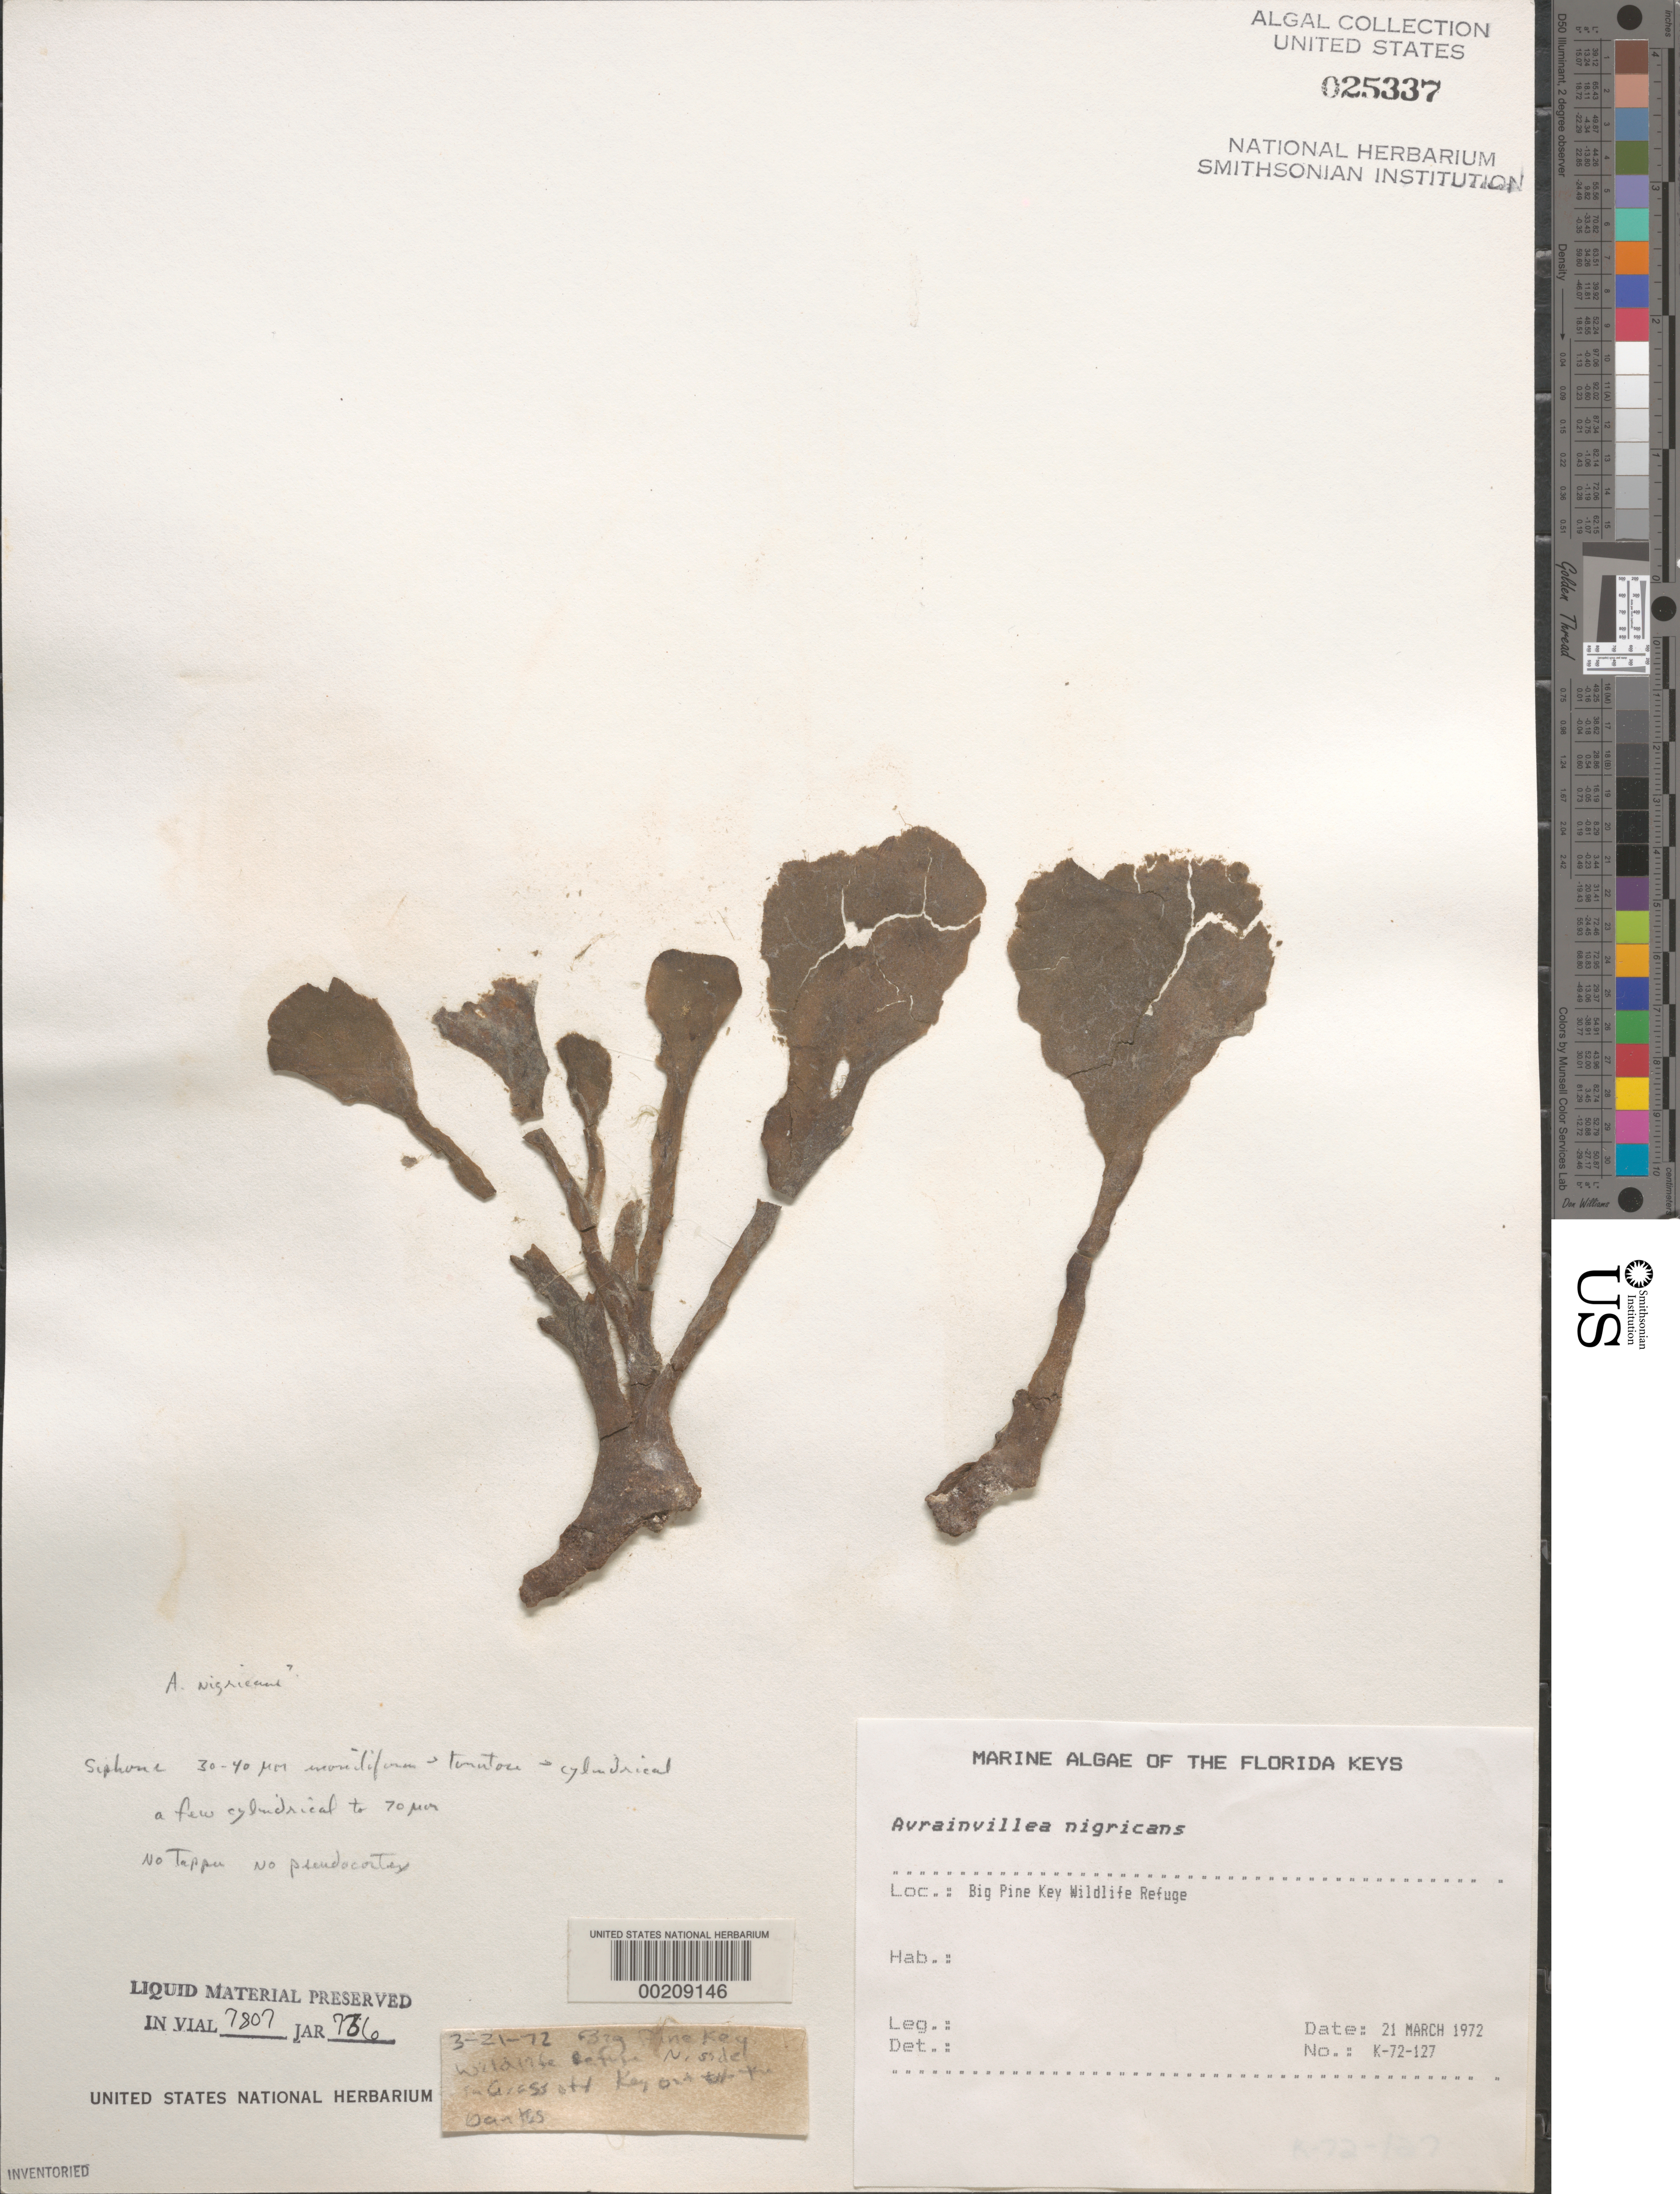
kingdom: Plantae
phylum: Chlorophyta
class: Ulvophyceae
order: Bryopsidales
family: Dichotomosiphonaceae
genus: Avrainvillea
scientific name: Avrainvillea nigricans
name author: Decne.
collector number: K-72-127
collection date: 1972-03-21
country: United States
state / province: Florida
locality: The Florida Keys. Big Pine Key Wildlife Refuge. N. side.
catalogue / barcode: US 25337